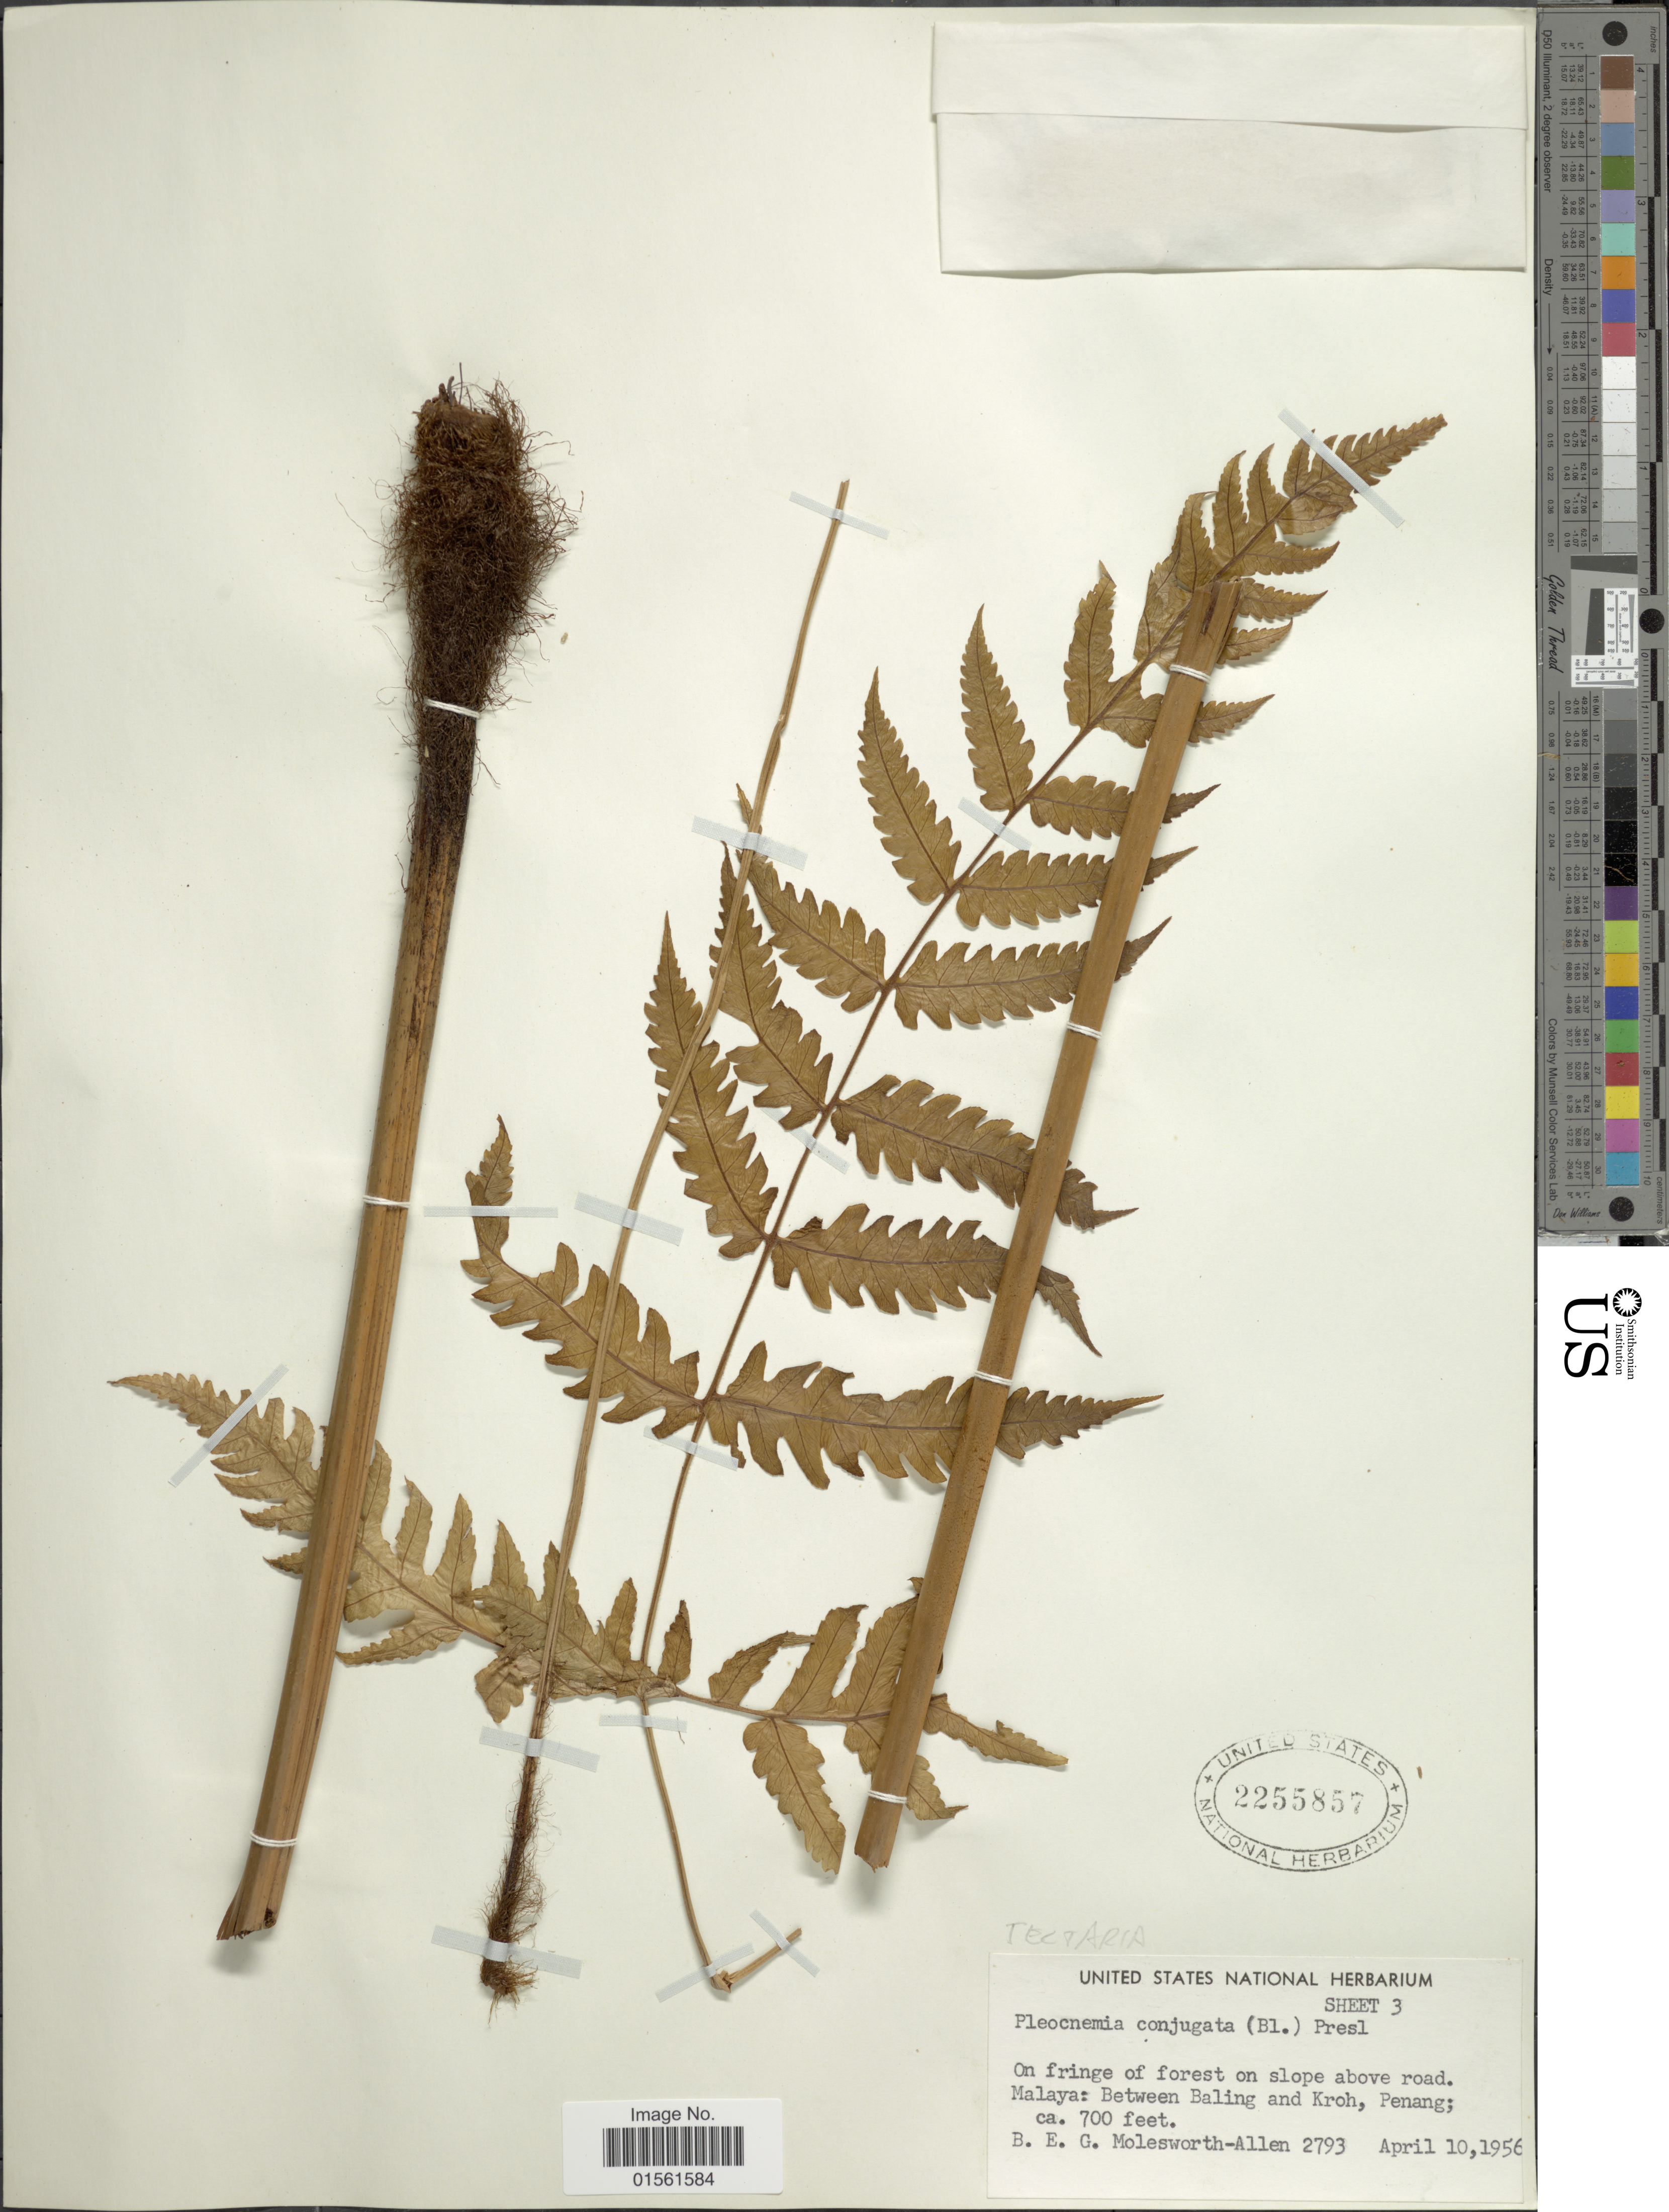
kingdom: Plantae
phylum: Tracheophyta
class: Polypodiopsida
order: Polypodiales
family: Dryopteridaceae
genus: Pleocnemia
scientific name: Pleocnemia conjugata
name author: (Blume) C. Presl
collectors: B. E. G. Molesworth-Allen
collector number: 2793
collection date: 1956-04-10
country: Malaysia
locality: Malaya: Between Baling and Kroh, Penang.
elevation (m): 213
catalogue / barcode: US 2255857